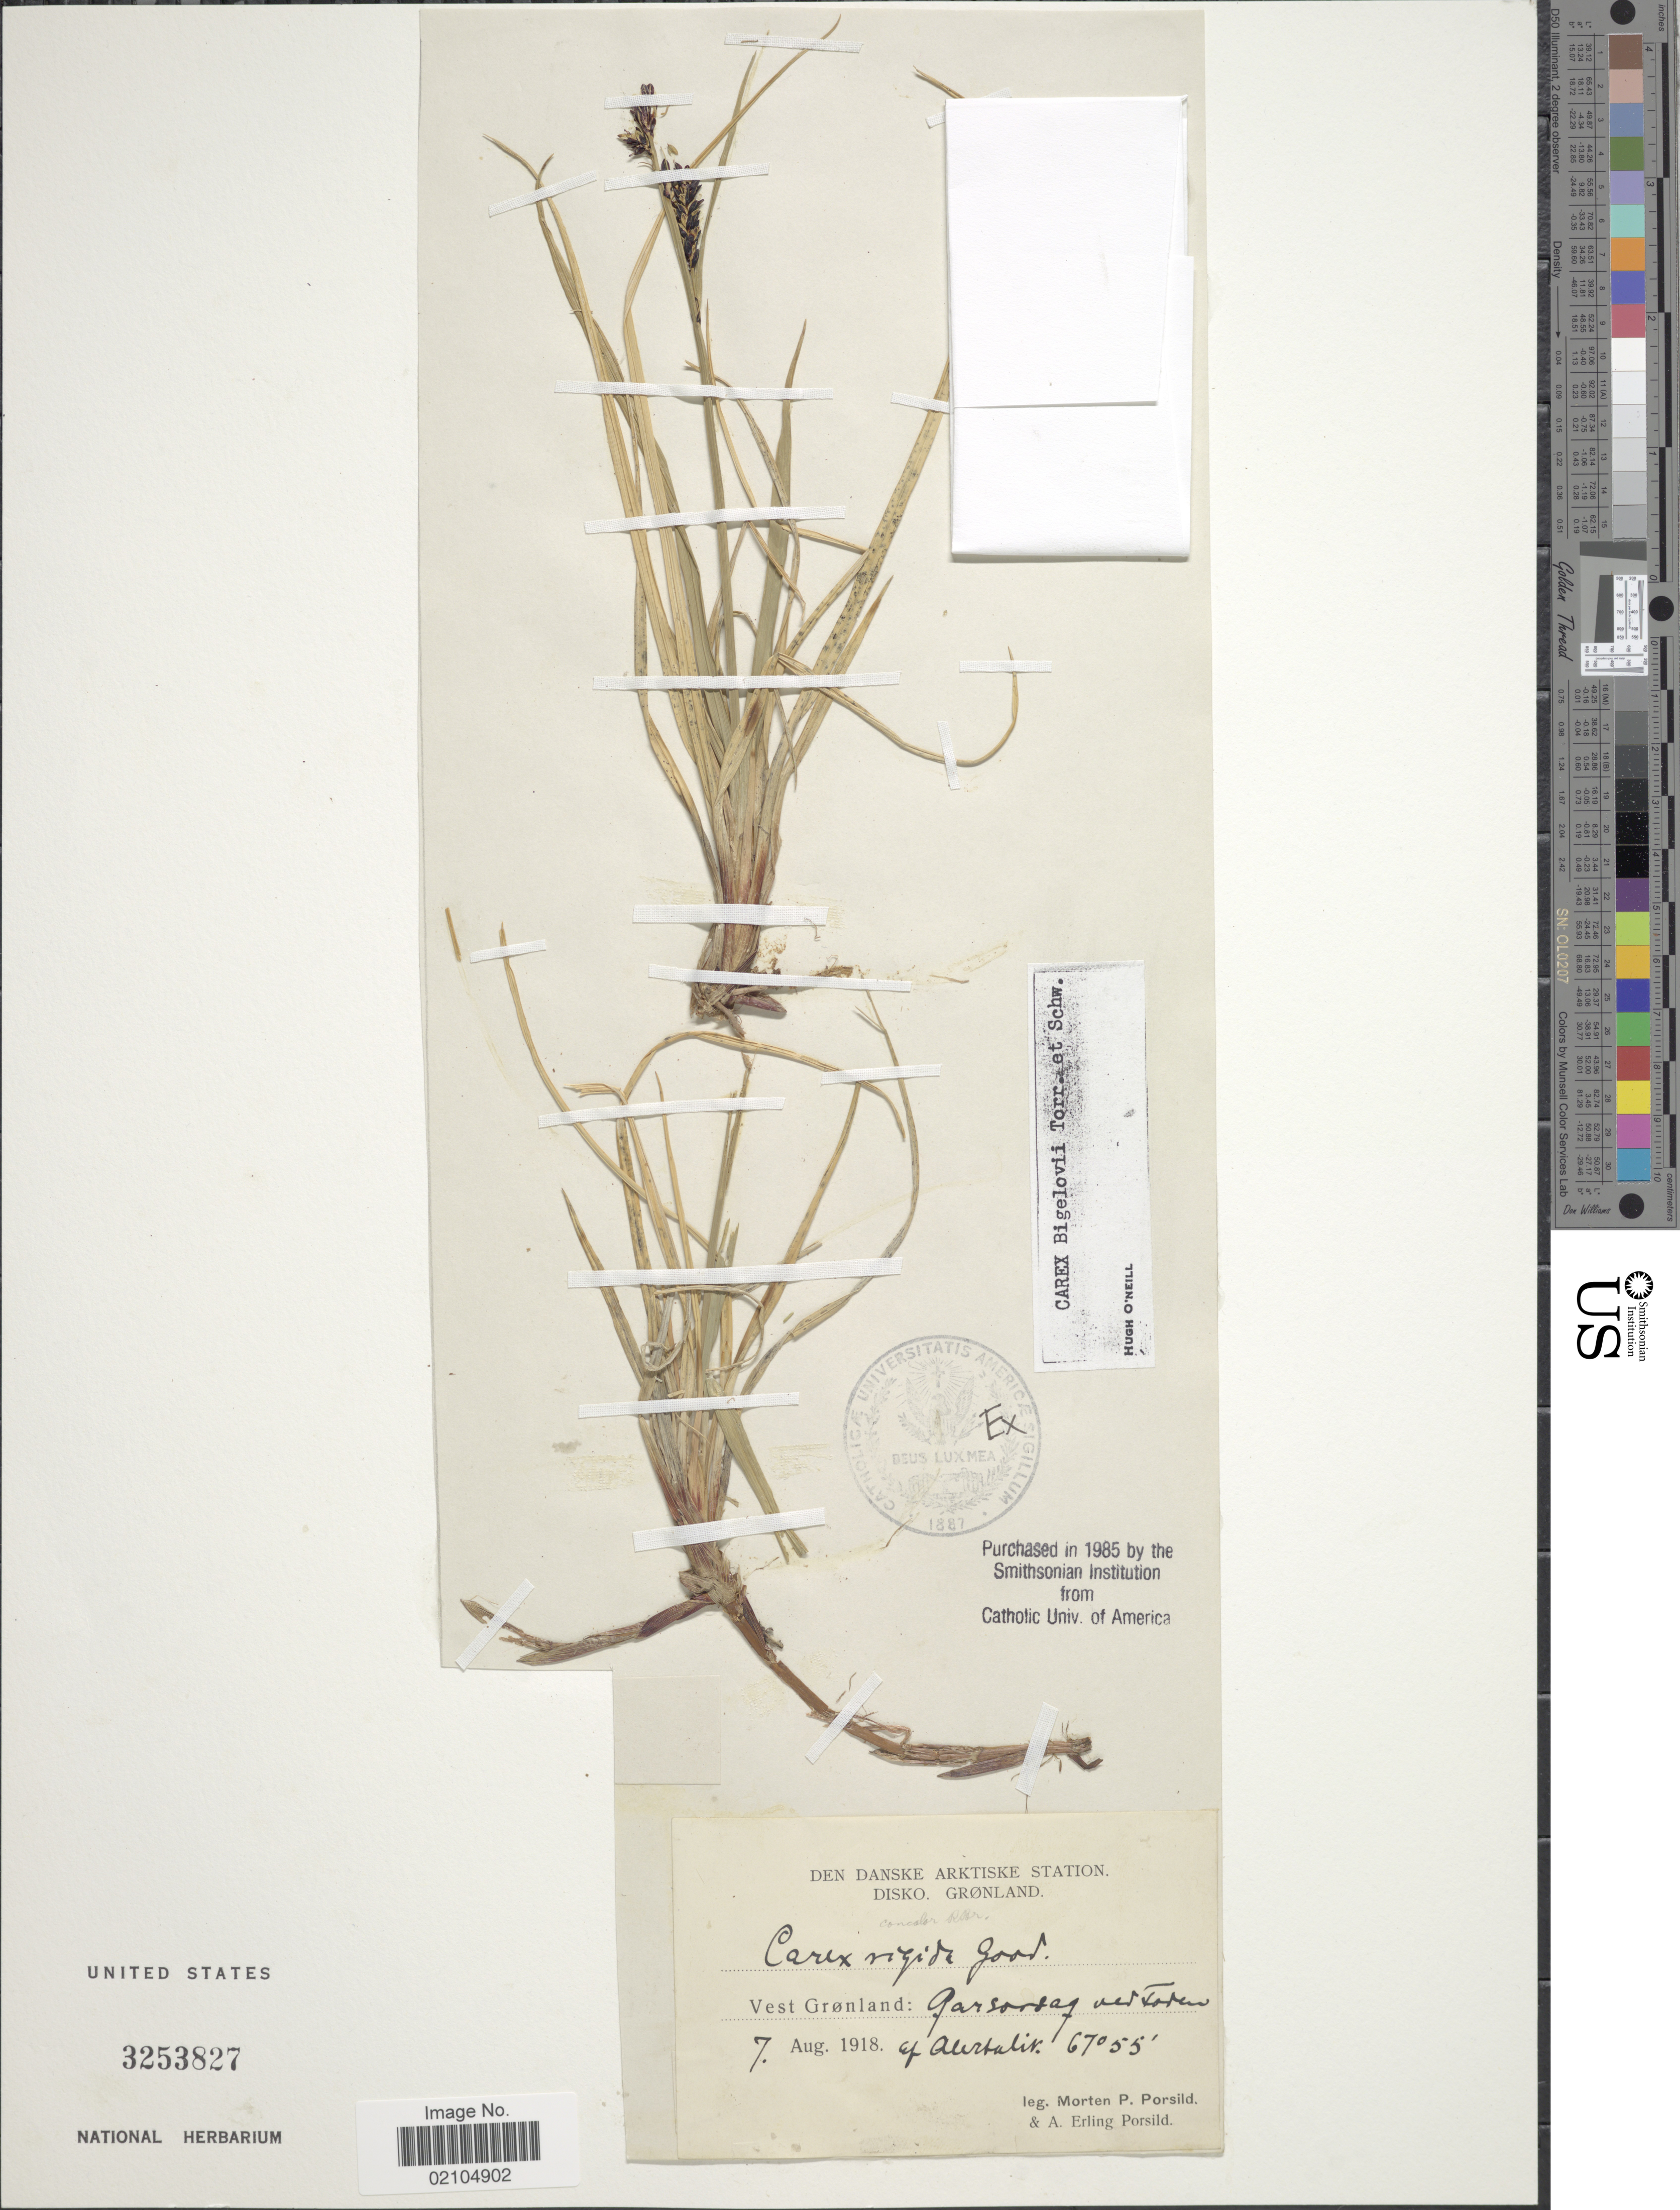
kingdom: Plantae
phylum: Tracheophyta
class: Liliopsida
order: Poales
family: Cyperaceae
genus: Carex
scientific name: Carex bigelowii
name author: Torr. ex Schwein.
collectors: M. P. Porsild & A. E. Porsild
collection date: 1918-08-07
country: Greenland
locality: Disko. Grønland, Vest-Grønland, Qarsorsaq ved Foden af Quartalit [interpreted]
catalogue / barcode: US 3253827